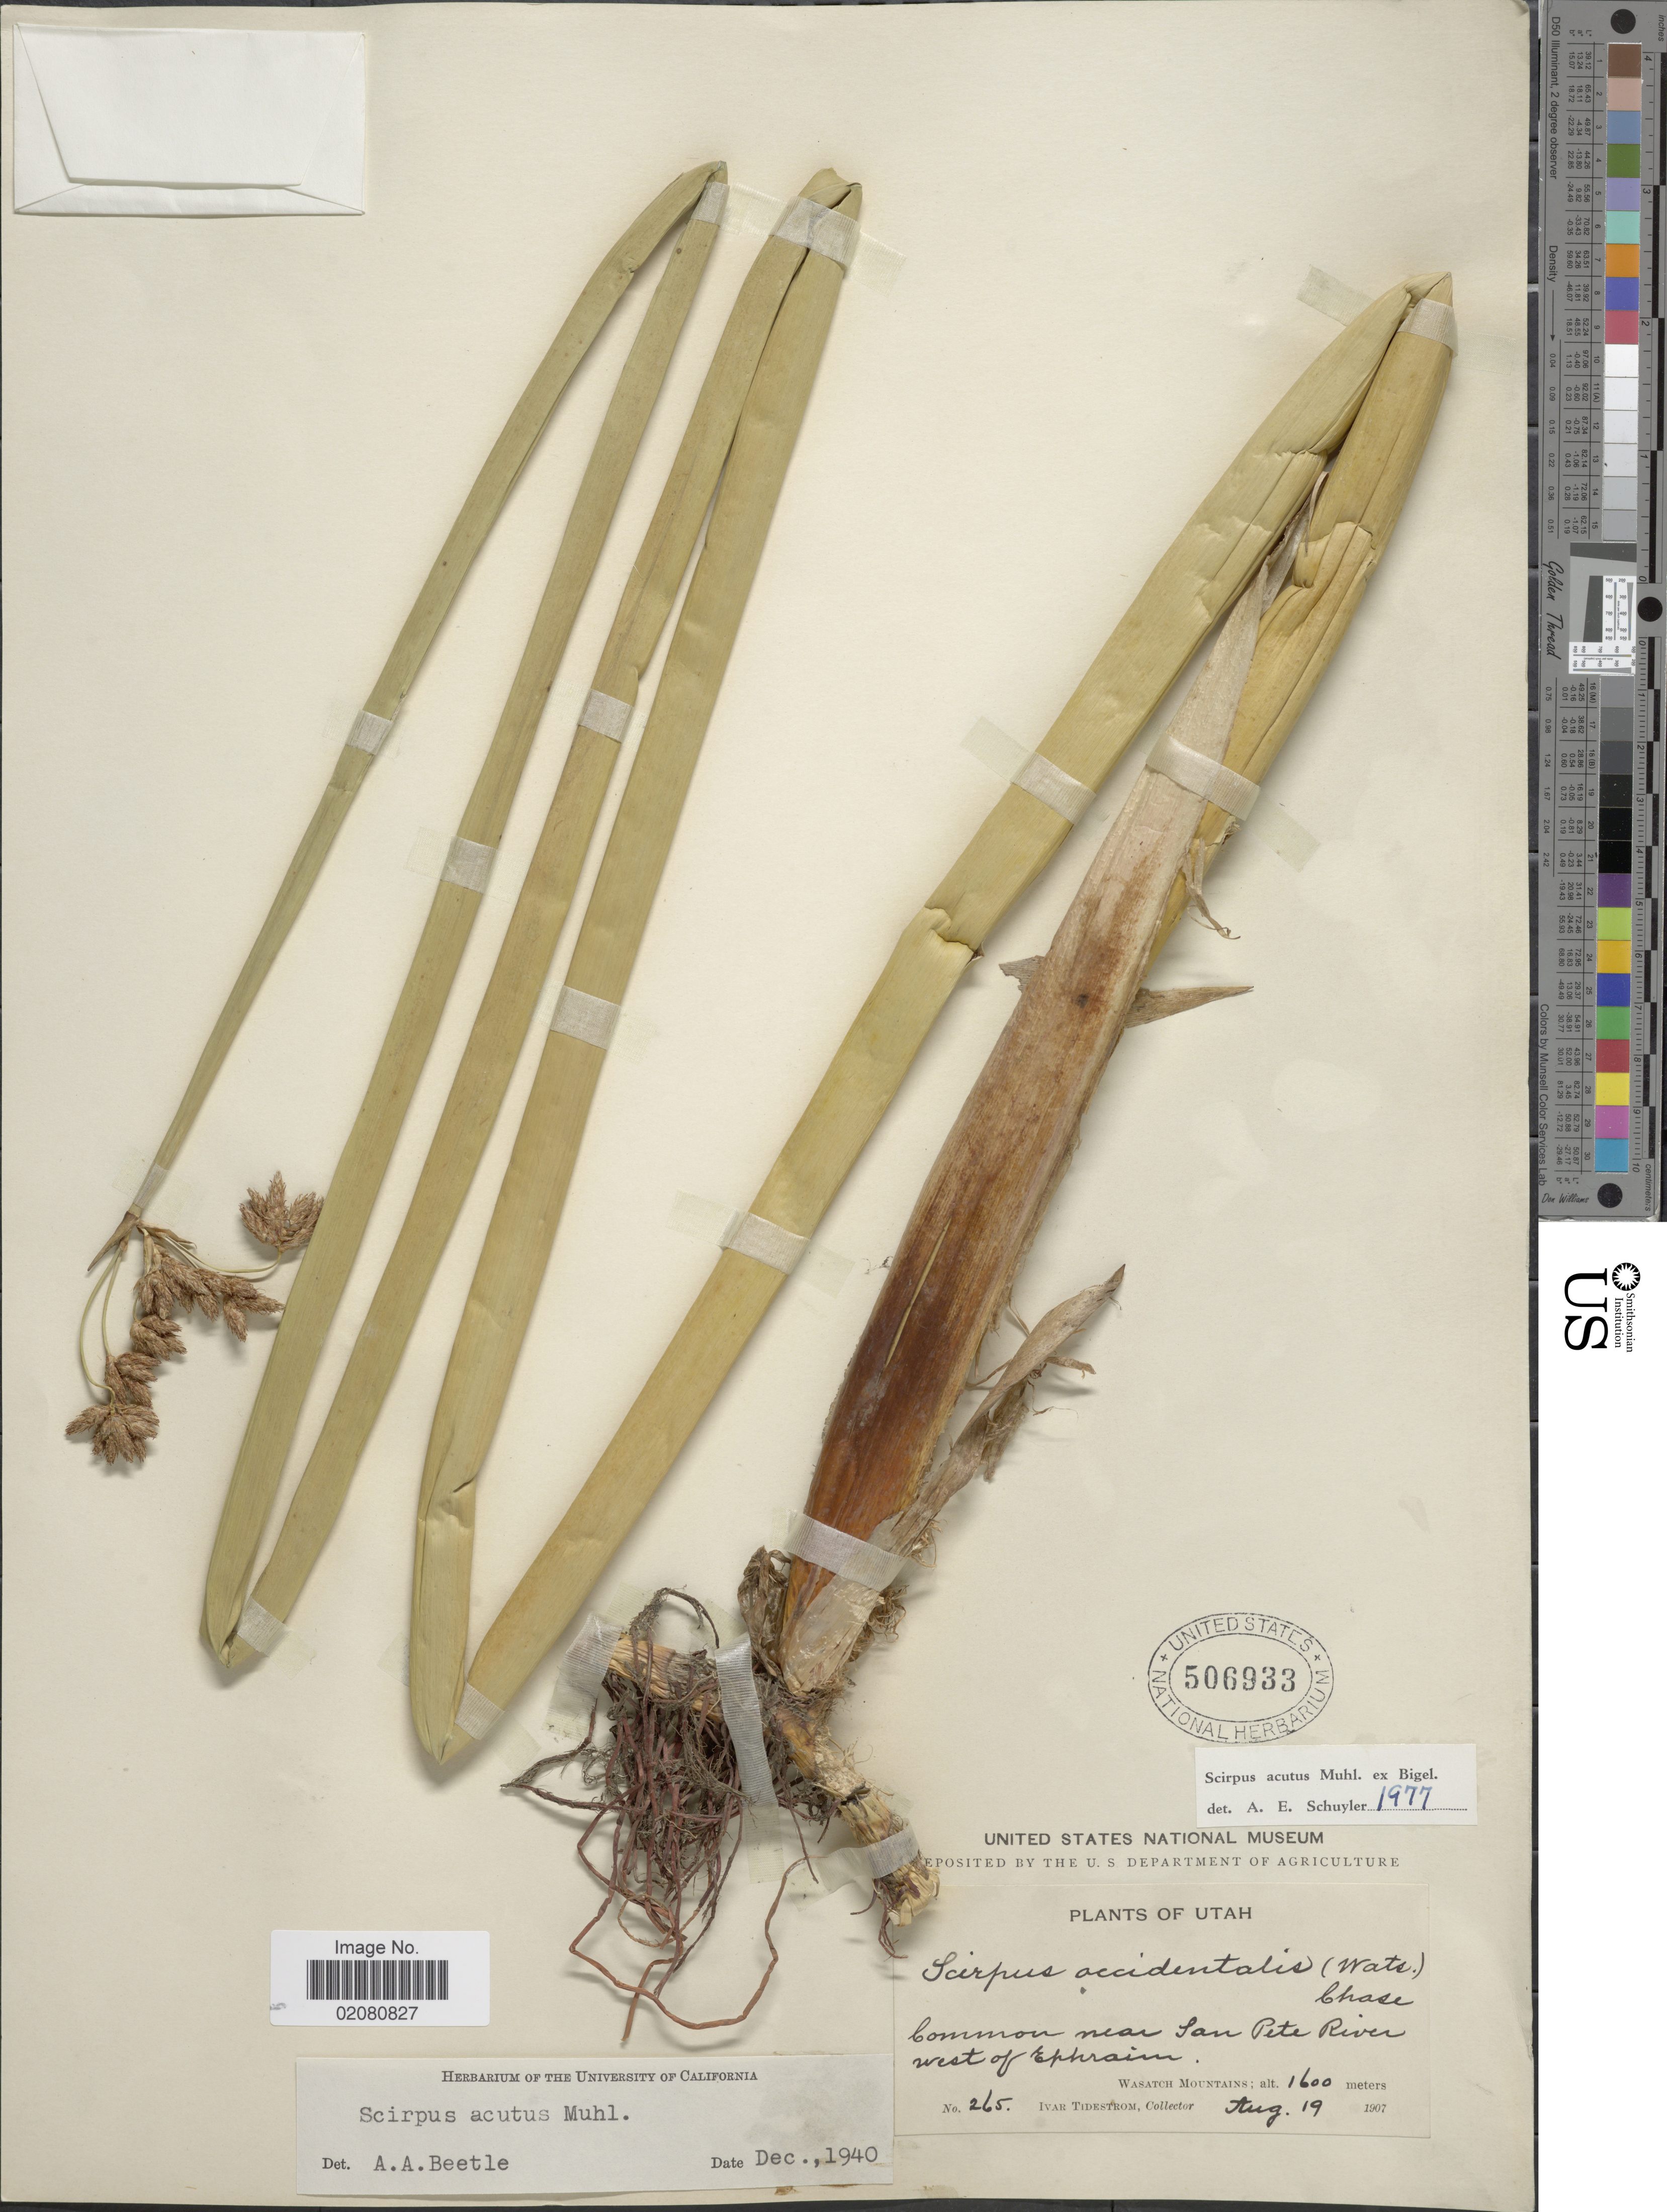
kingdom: Plantae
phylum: Tracheophyta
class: Liliopsida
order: Poales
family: Cyperaceae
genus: Schoenoplectus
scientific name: Schoenoplectus acutus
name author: (Muhl. ex Bigelow) Á. Löve & D. Löve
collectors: I. F. Tidestrom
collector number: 265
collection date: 1907-08-19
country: United States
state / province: Utah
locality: Common near San Pete River. West of Ephraim. Wasatch Mountains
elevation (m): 1600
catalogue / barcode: US 506933